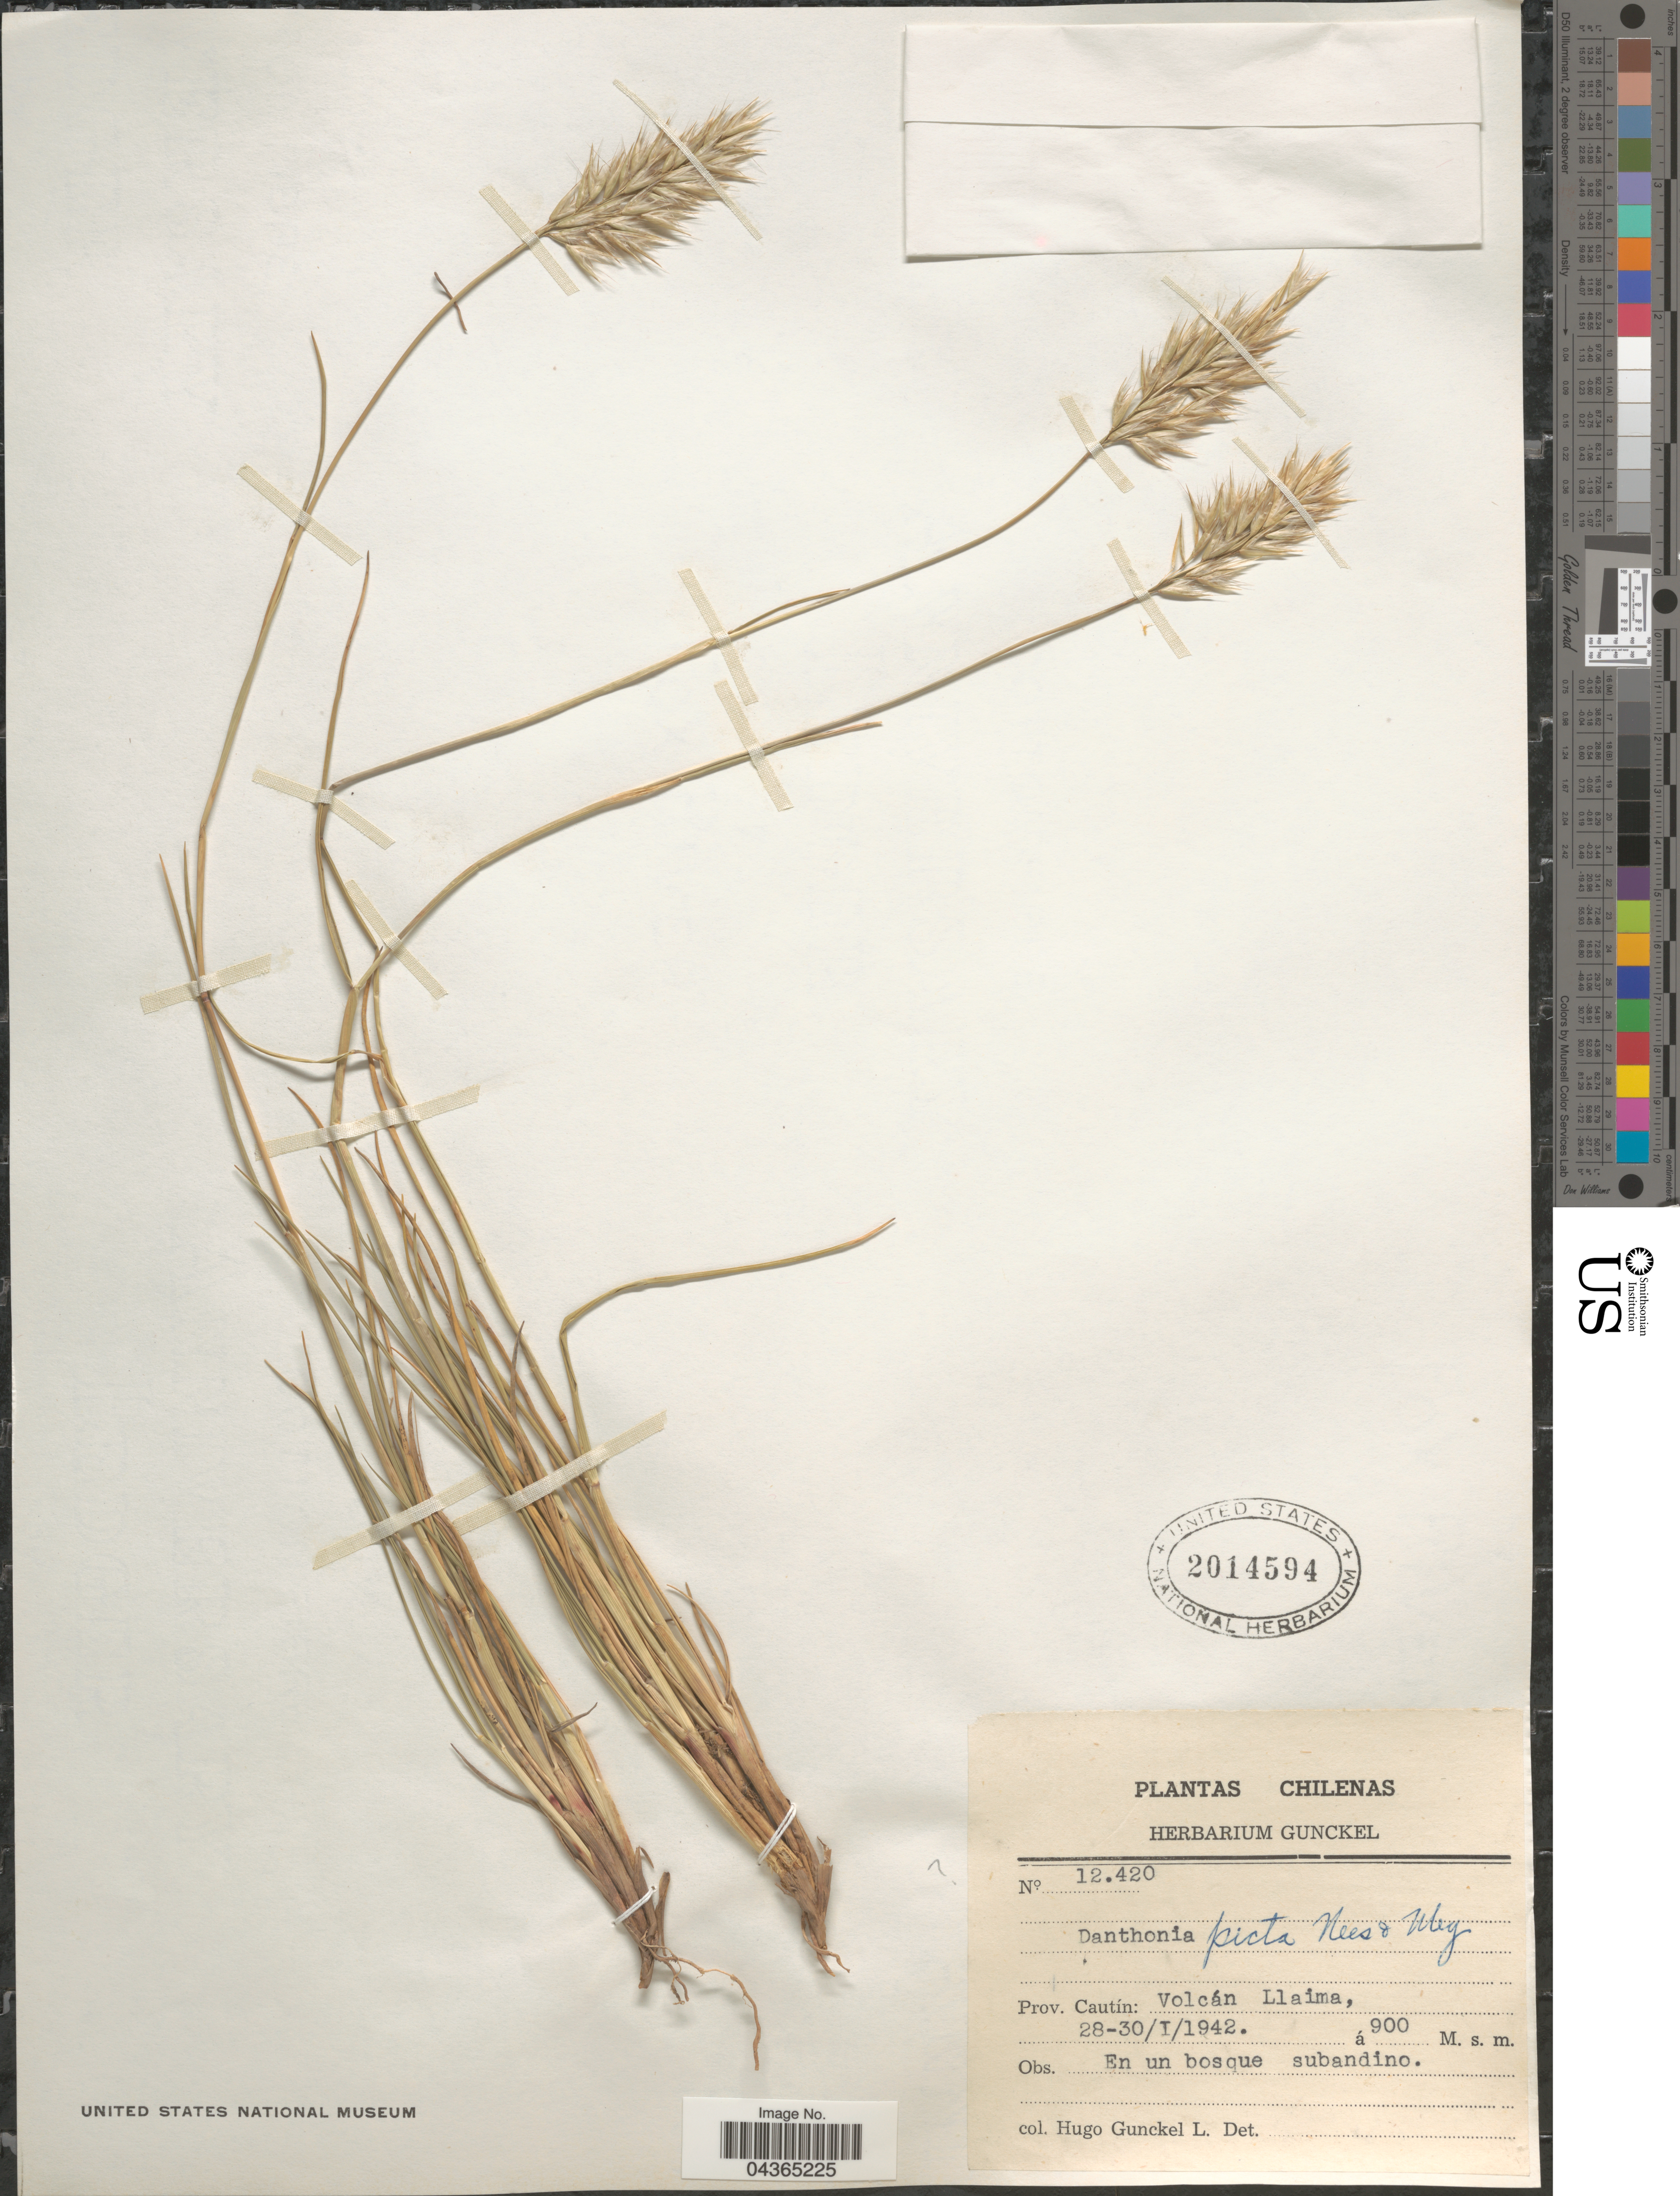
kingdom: Plantae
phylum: Tracheophyta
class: Liliopsida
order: Poales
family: Poaceae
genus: Rytidosperma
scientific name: Rytidosperma pictum var. pictum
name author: (Nees & Meyen) Nicora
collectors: H. Gunckel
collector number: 12420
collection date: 1942-01-28/1942-01-30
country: Chile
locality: Prov. Cautín: Volcán Llaima.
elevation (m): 900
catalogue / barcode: US 2014594